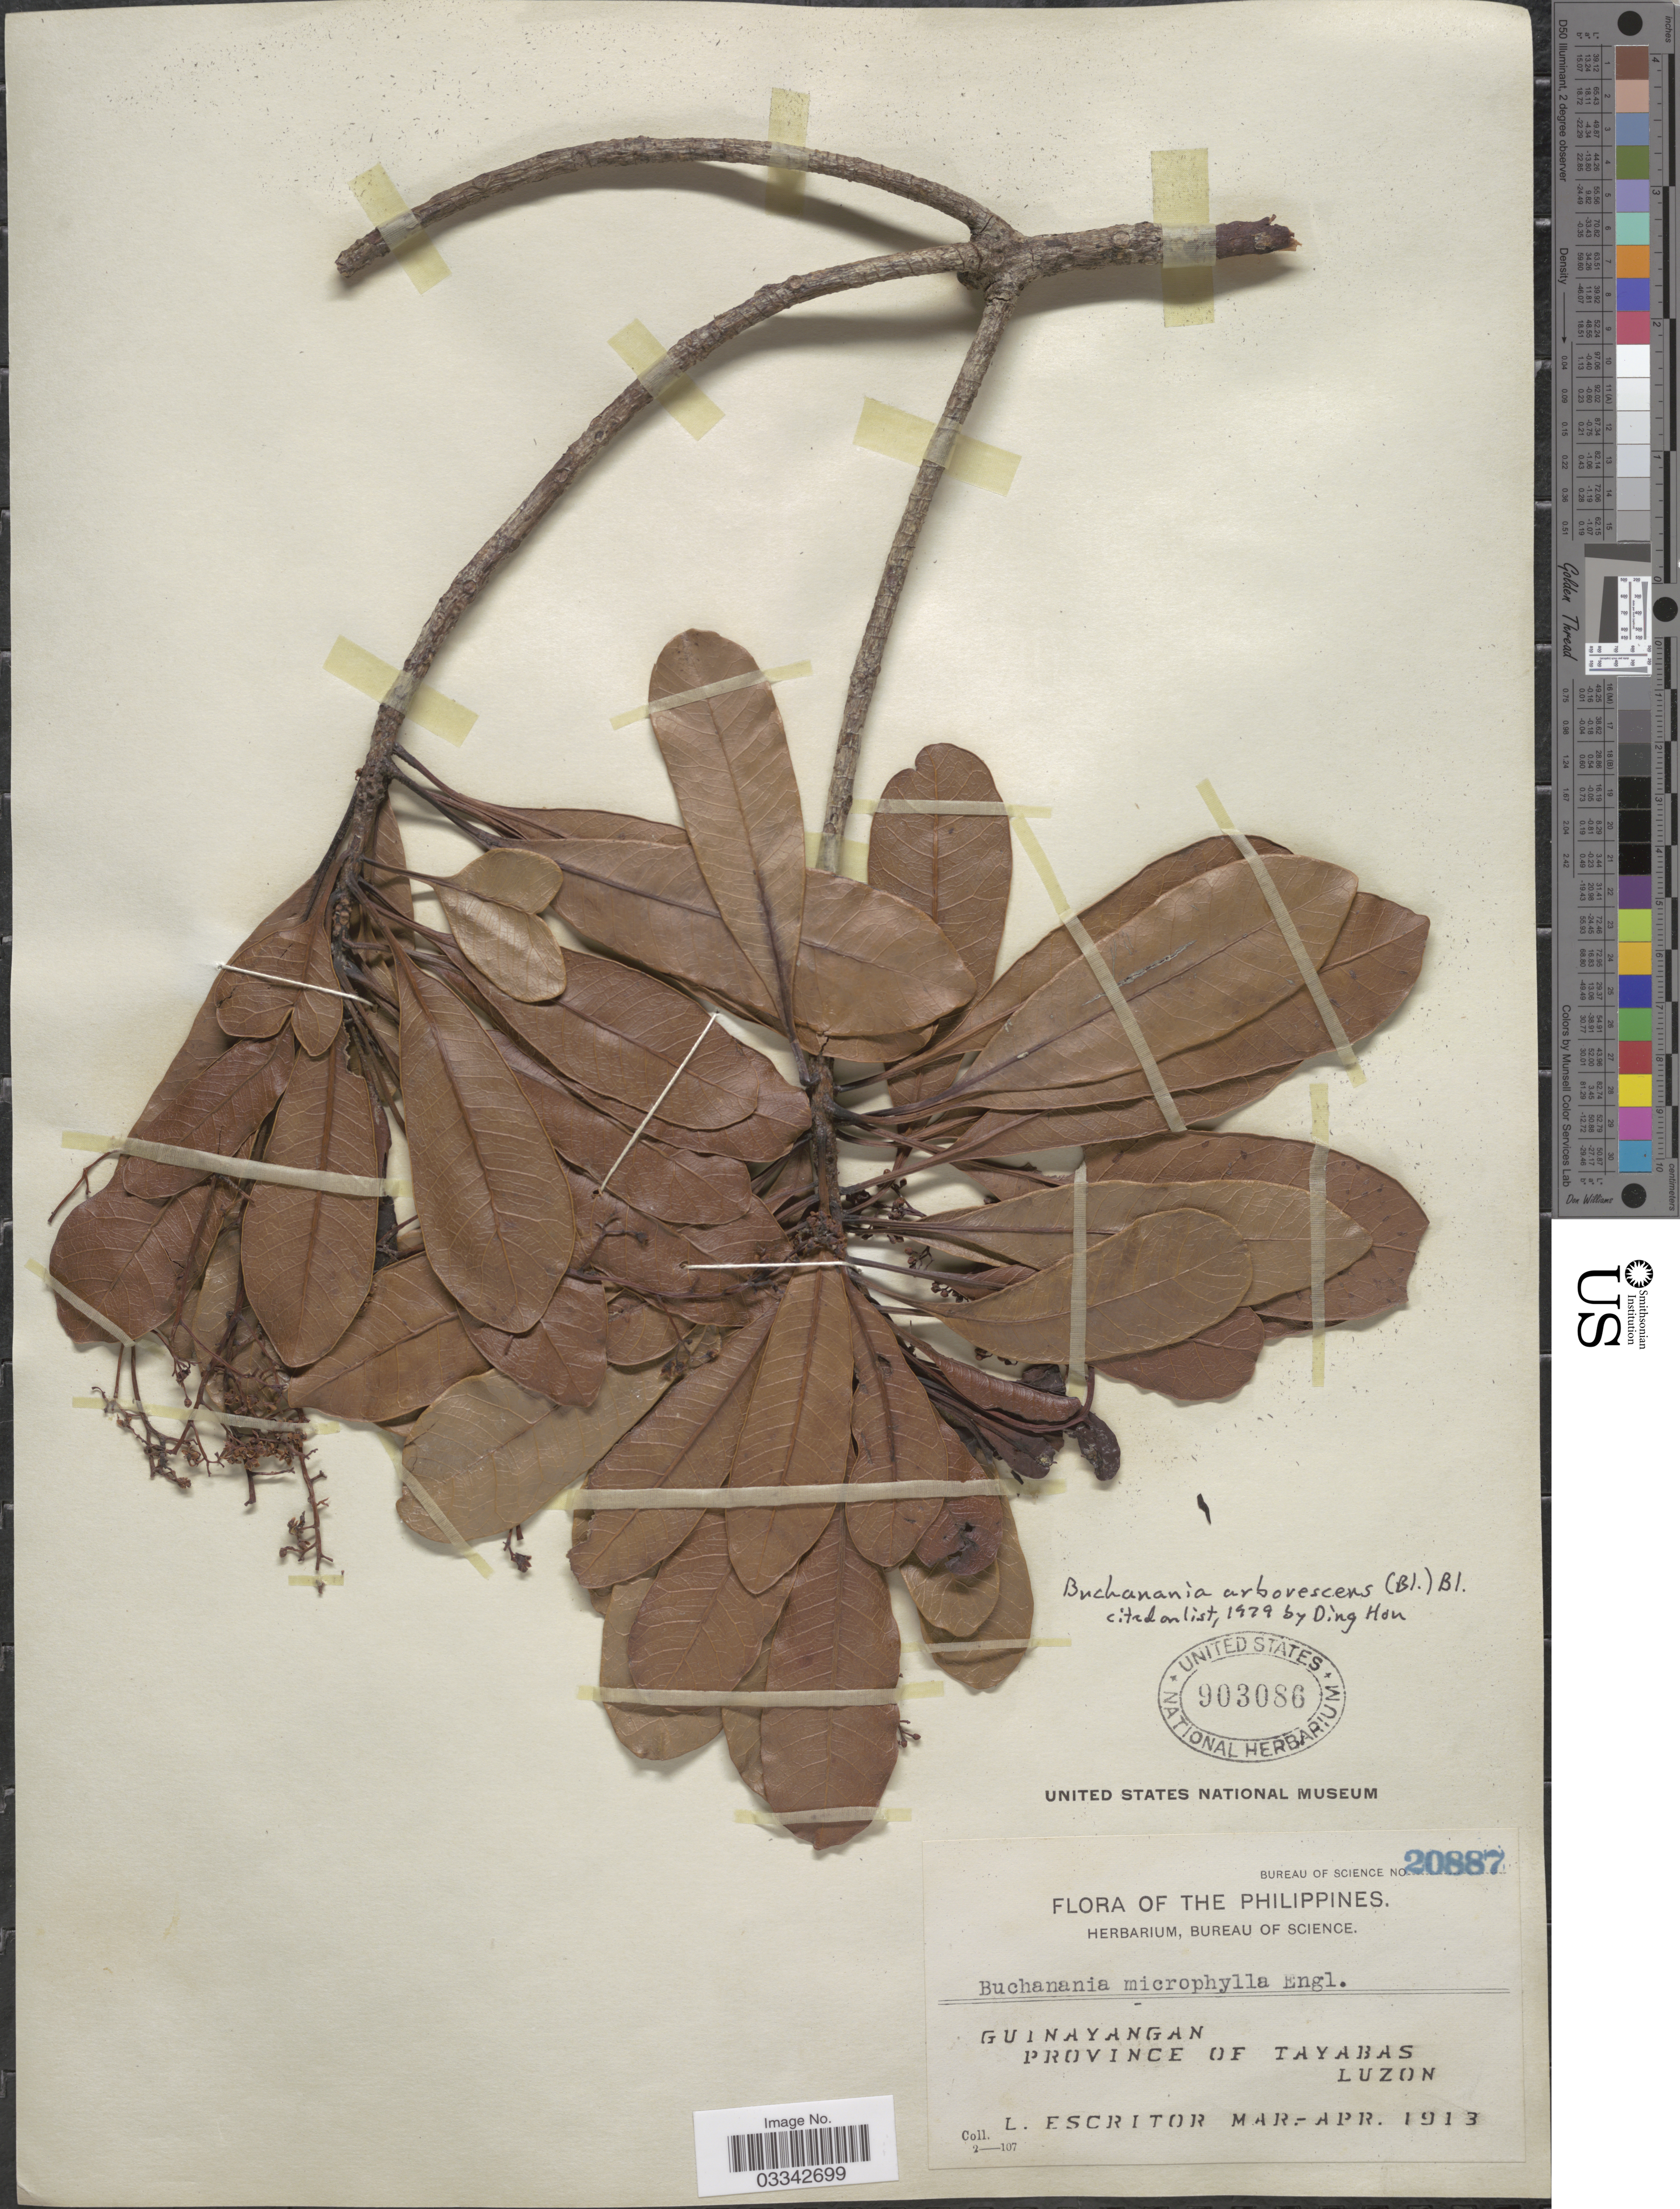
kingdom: Plantae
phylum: Tracheophyta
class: Magnoliopsida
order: Sapindales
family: Anacardiaceae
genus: Buchanania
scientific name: Buchanania arborescens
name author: (Blume) Blume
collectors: L. Escritor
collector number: Bureau of Science 20887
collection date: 1913-03/1913-04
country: Philippines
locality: Guinayangan. Province of Tayabas, Luzon.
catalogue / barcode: US 903086